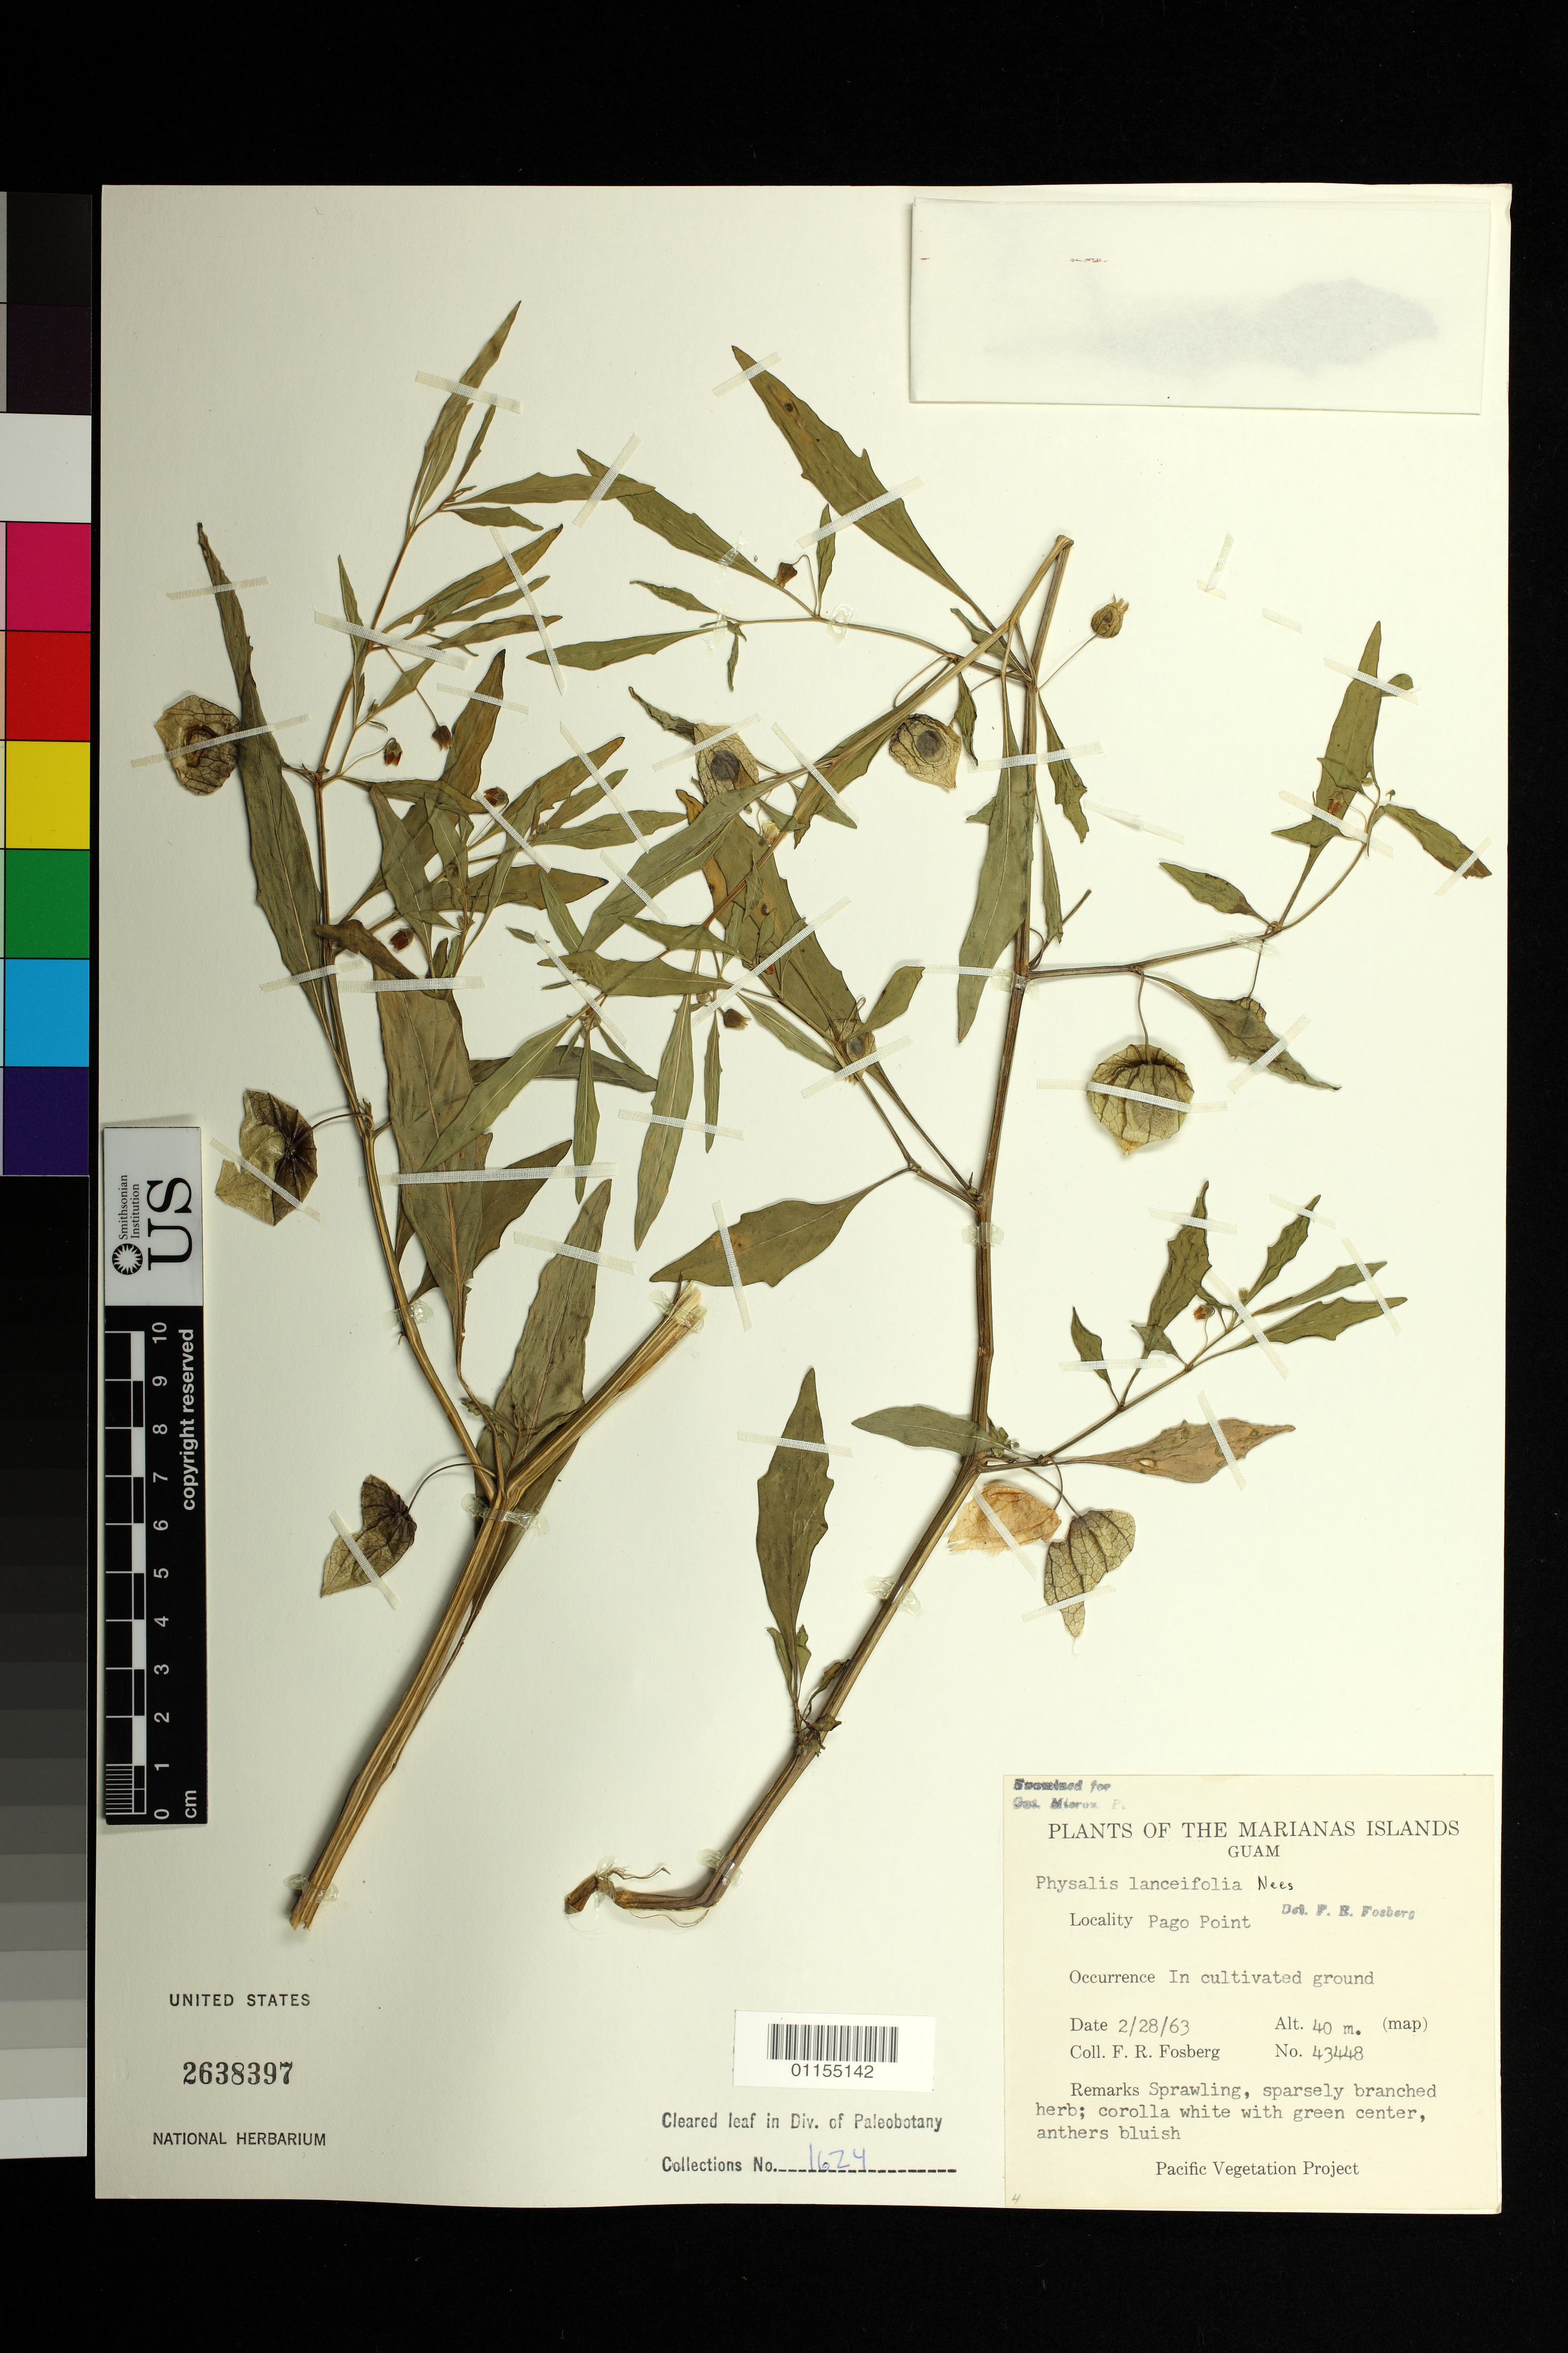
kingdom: Plantae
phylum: Tracheophyta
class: Magnoliopsida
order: Solanales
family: Solanaceae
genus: Physalis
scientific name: Physalis lanceifolia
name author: Nees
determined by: Fosberg, F. R.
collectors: F. R. Fosberg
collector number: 43448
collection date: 1963-02-28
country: Guam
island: Guam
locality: Pago Point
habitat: In cultivated ground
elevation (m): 40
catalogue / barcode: US 2638397